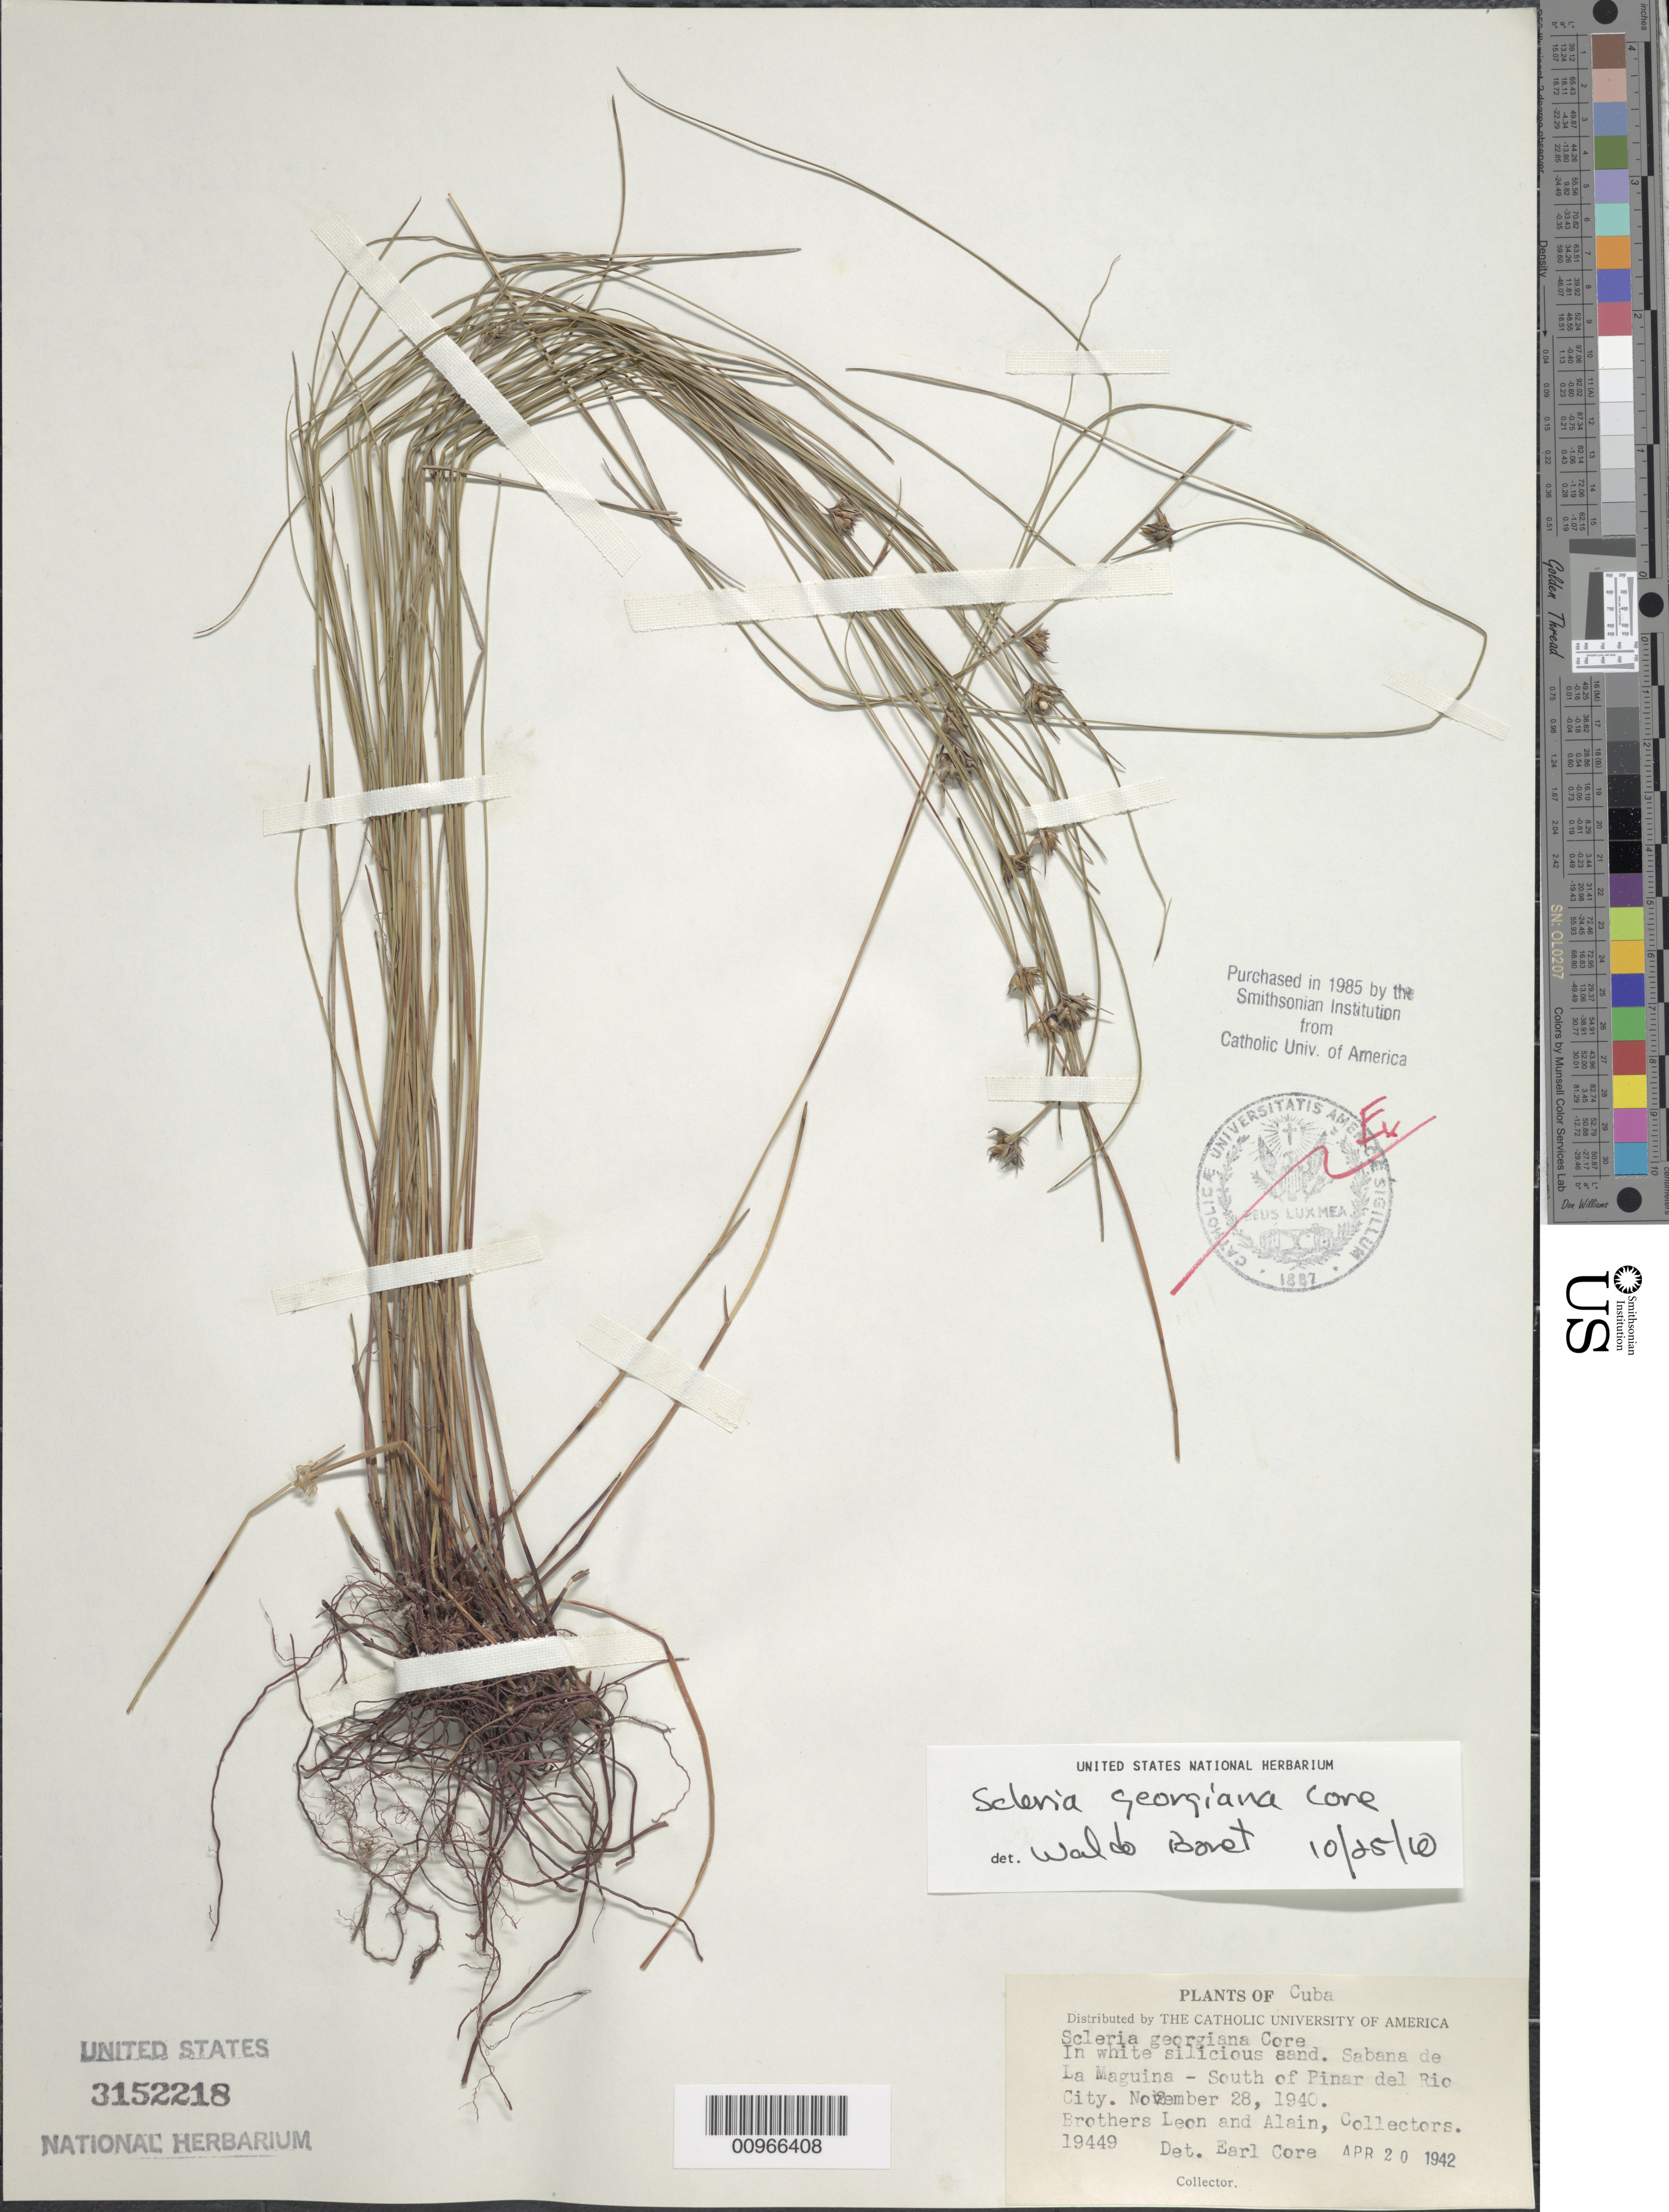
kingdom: Plantae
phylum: Tracheophyta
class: Liliopsida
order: Poales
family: Cyperaceae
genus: Scleria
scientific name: Scleria georgiana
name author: Core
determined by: Core, E. L.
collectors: Bro. León & A. H. Liogier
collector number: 19449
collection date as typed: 28 Nov 1940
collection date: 1940-11-28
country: Cuba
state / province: Pinar del Rio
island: Cuba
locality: Sabana de La Maguina, South of Pinar del Rio City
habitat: In white silicious sand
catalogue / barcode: US 3152218